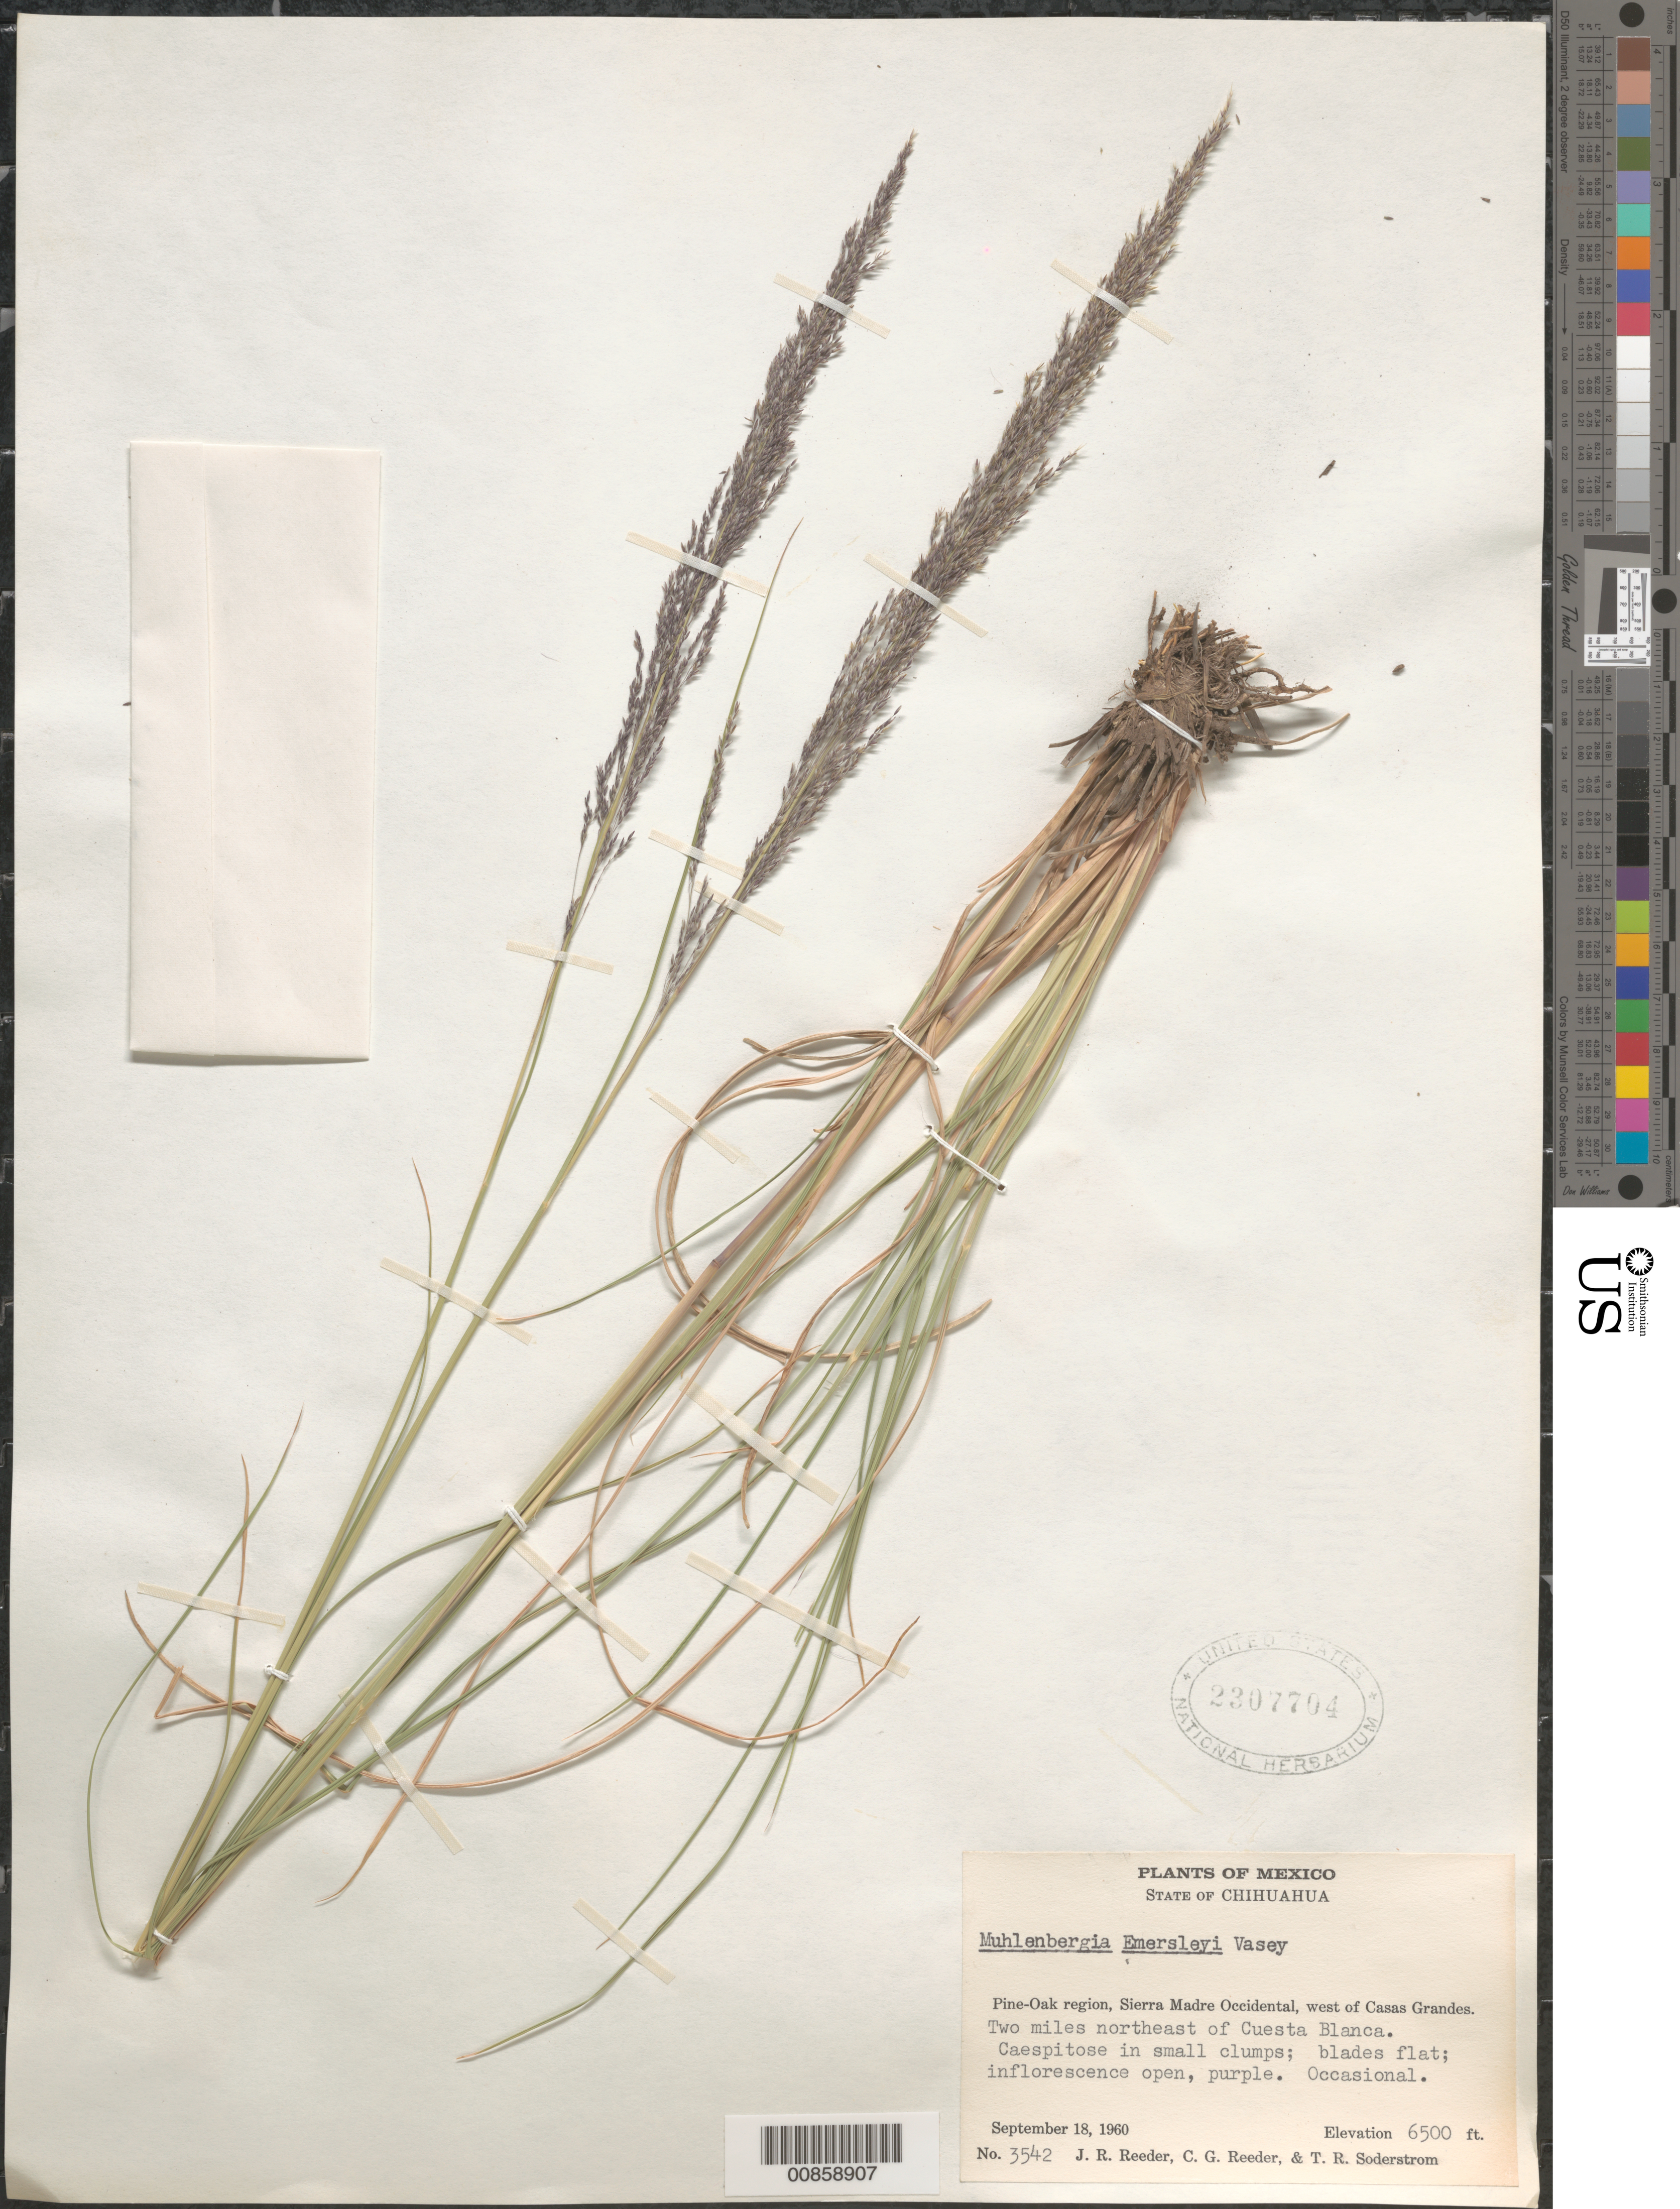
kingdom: Plantae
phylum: Tracheophyta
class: Liliopsida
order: Poales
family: Poaceae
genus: Muhlenbergia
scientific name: Muhlenbergia emersleyi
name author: Vasey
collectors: J. R. Reeder, C. G. Reeder & T. R. Soderstrom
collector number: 3542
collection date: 1960-09-18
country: Mexico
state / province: Chihuahua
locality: Pine-Oak region, Sierra Madre Occidental, west of Casas Grandes. Two miles northeast of Cuesta Blanca.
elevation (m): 1981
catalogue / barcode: US 2307704